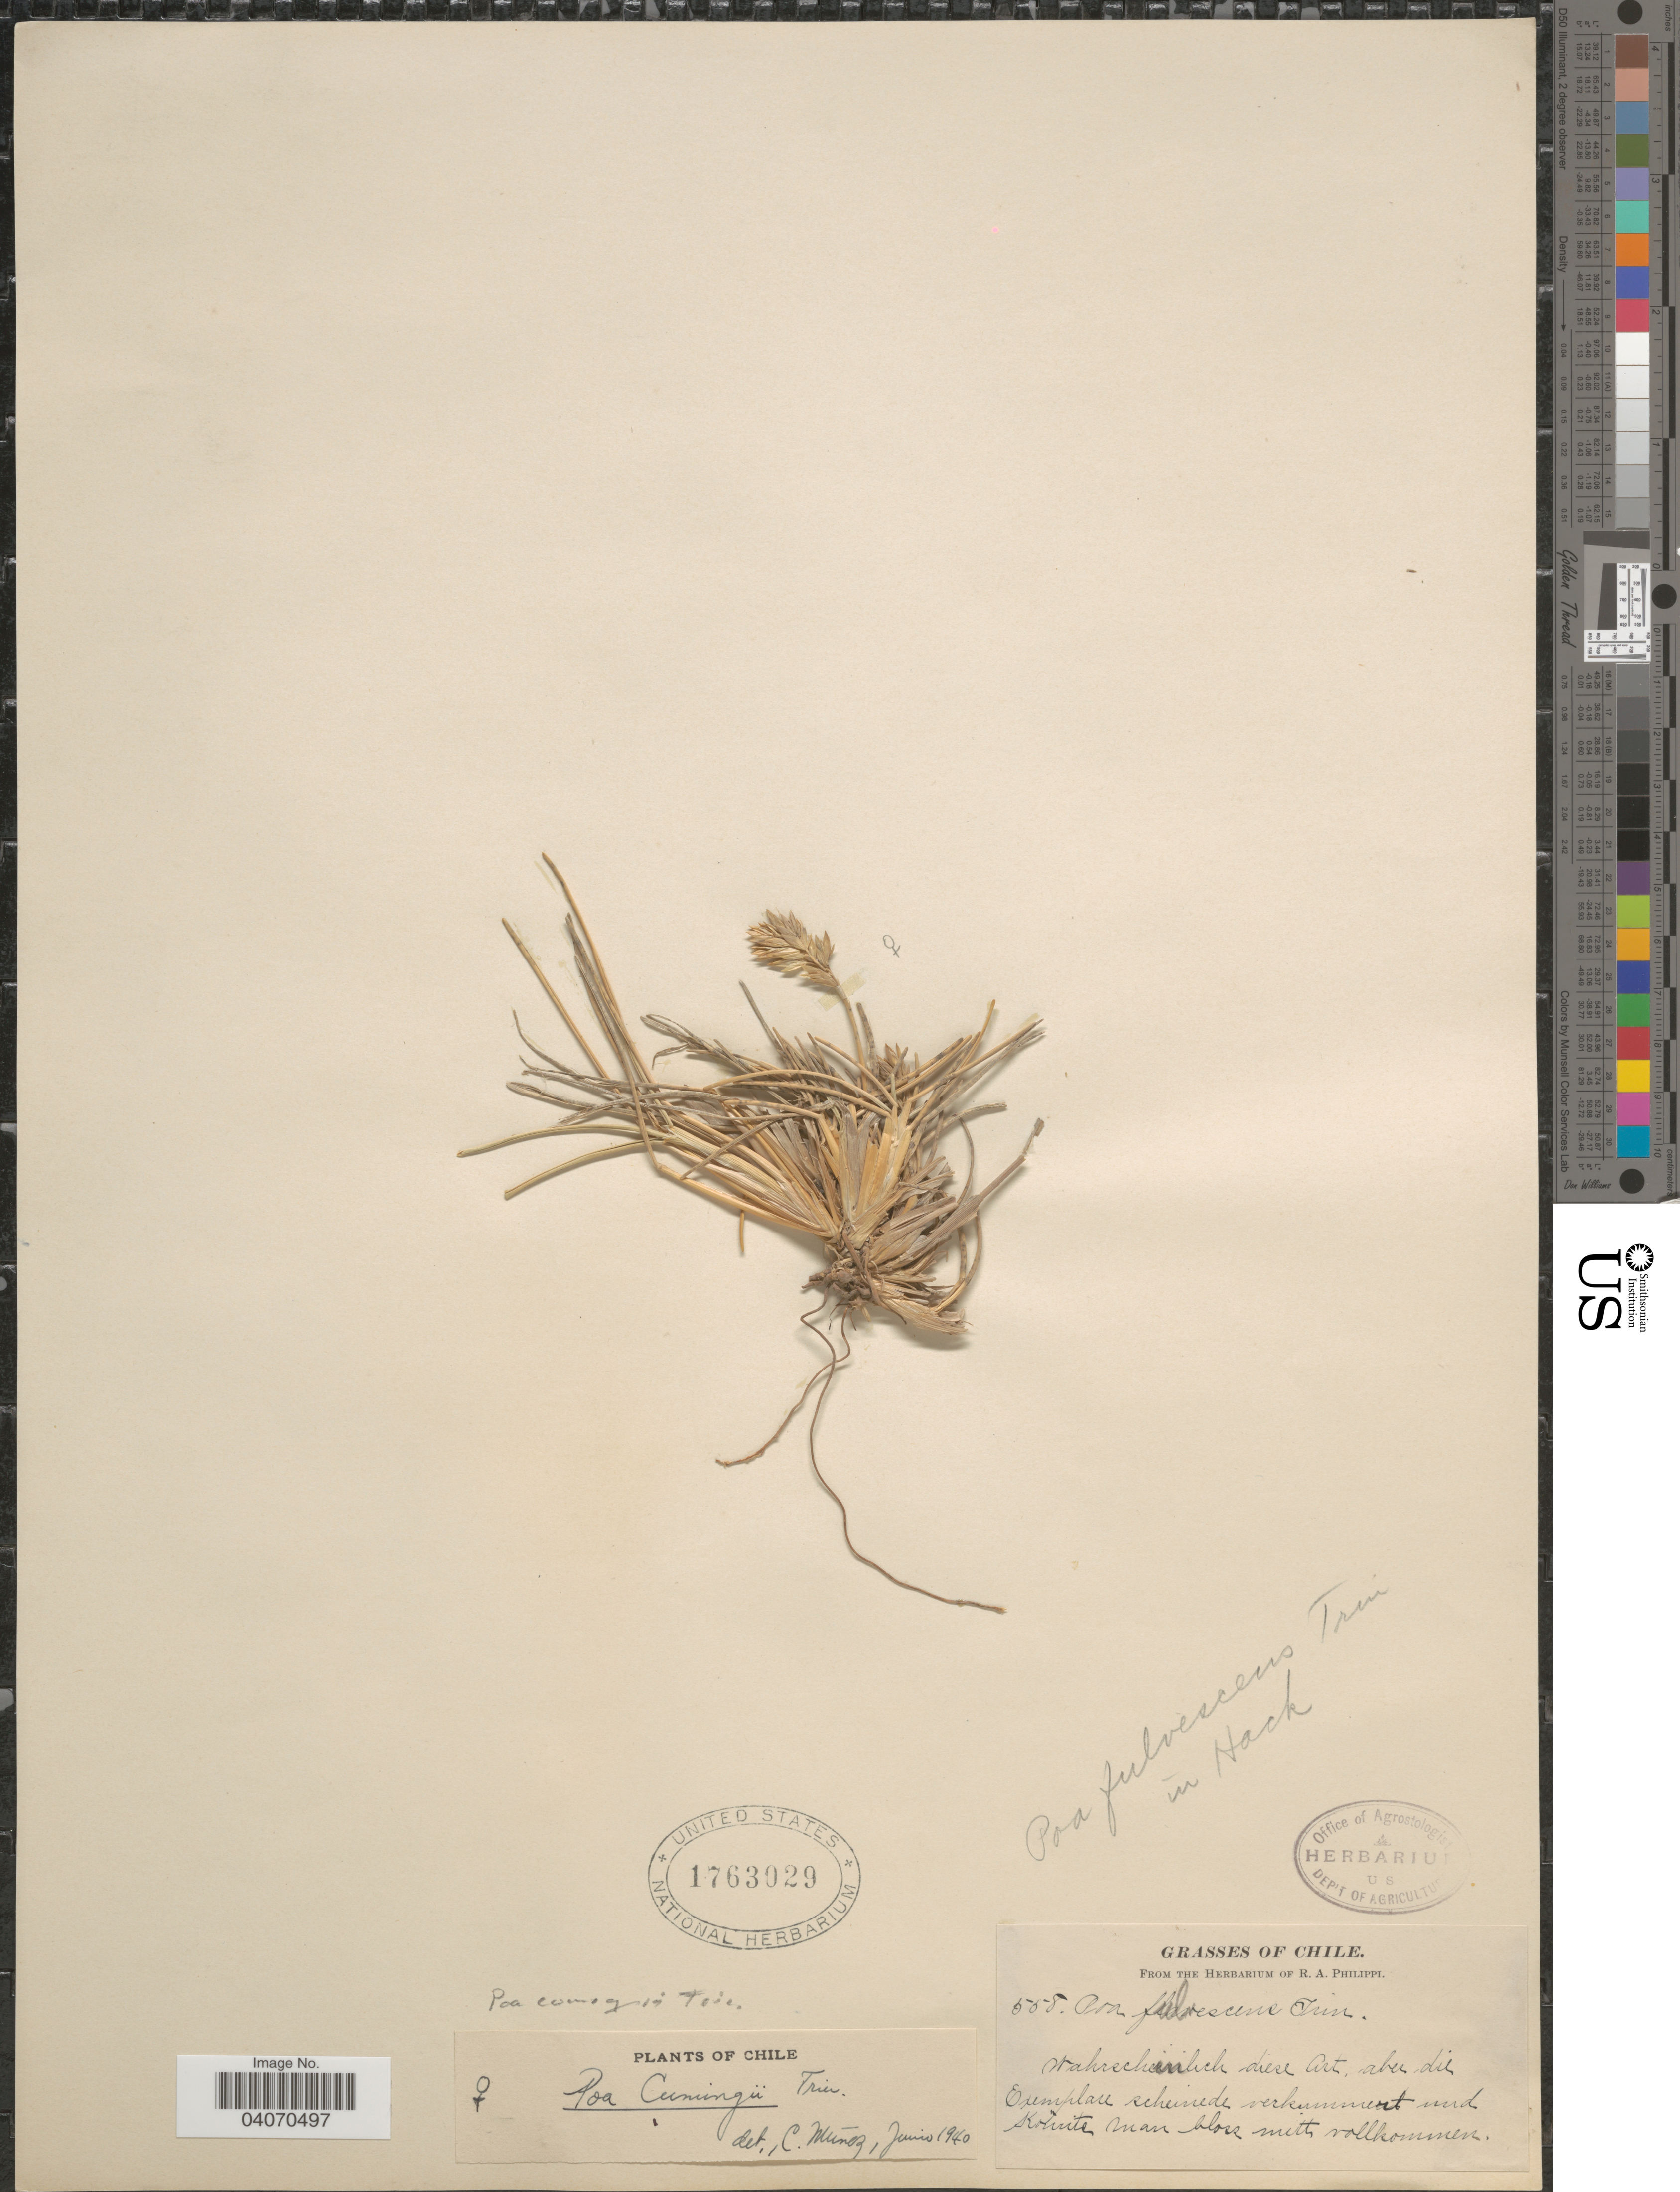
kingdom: Plantae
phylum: Tracheophyta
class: Liliopsida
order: Poales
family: Poaceae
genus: Poa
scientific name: Poa cumingii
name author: Trin.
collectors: ex. herb. R.A. Philippi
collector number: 558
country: Chile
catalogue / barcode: US 1763029